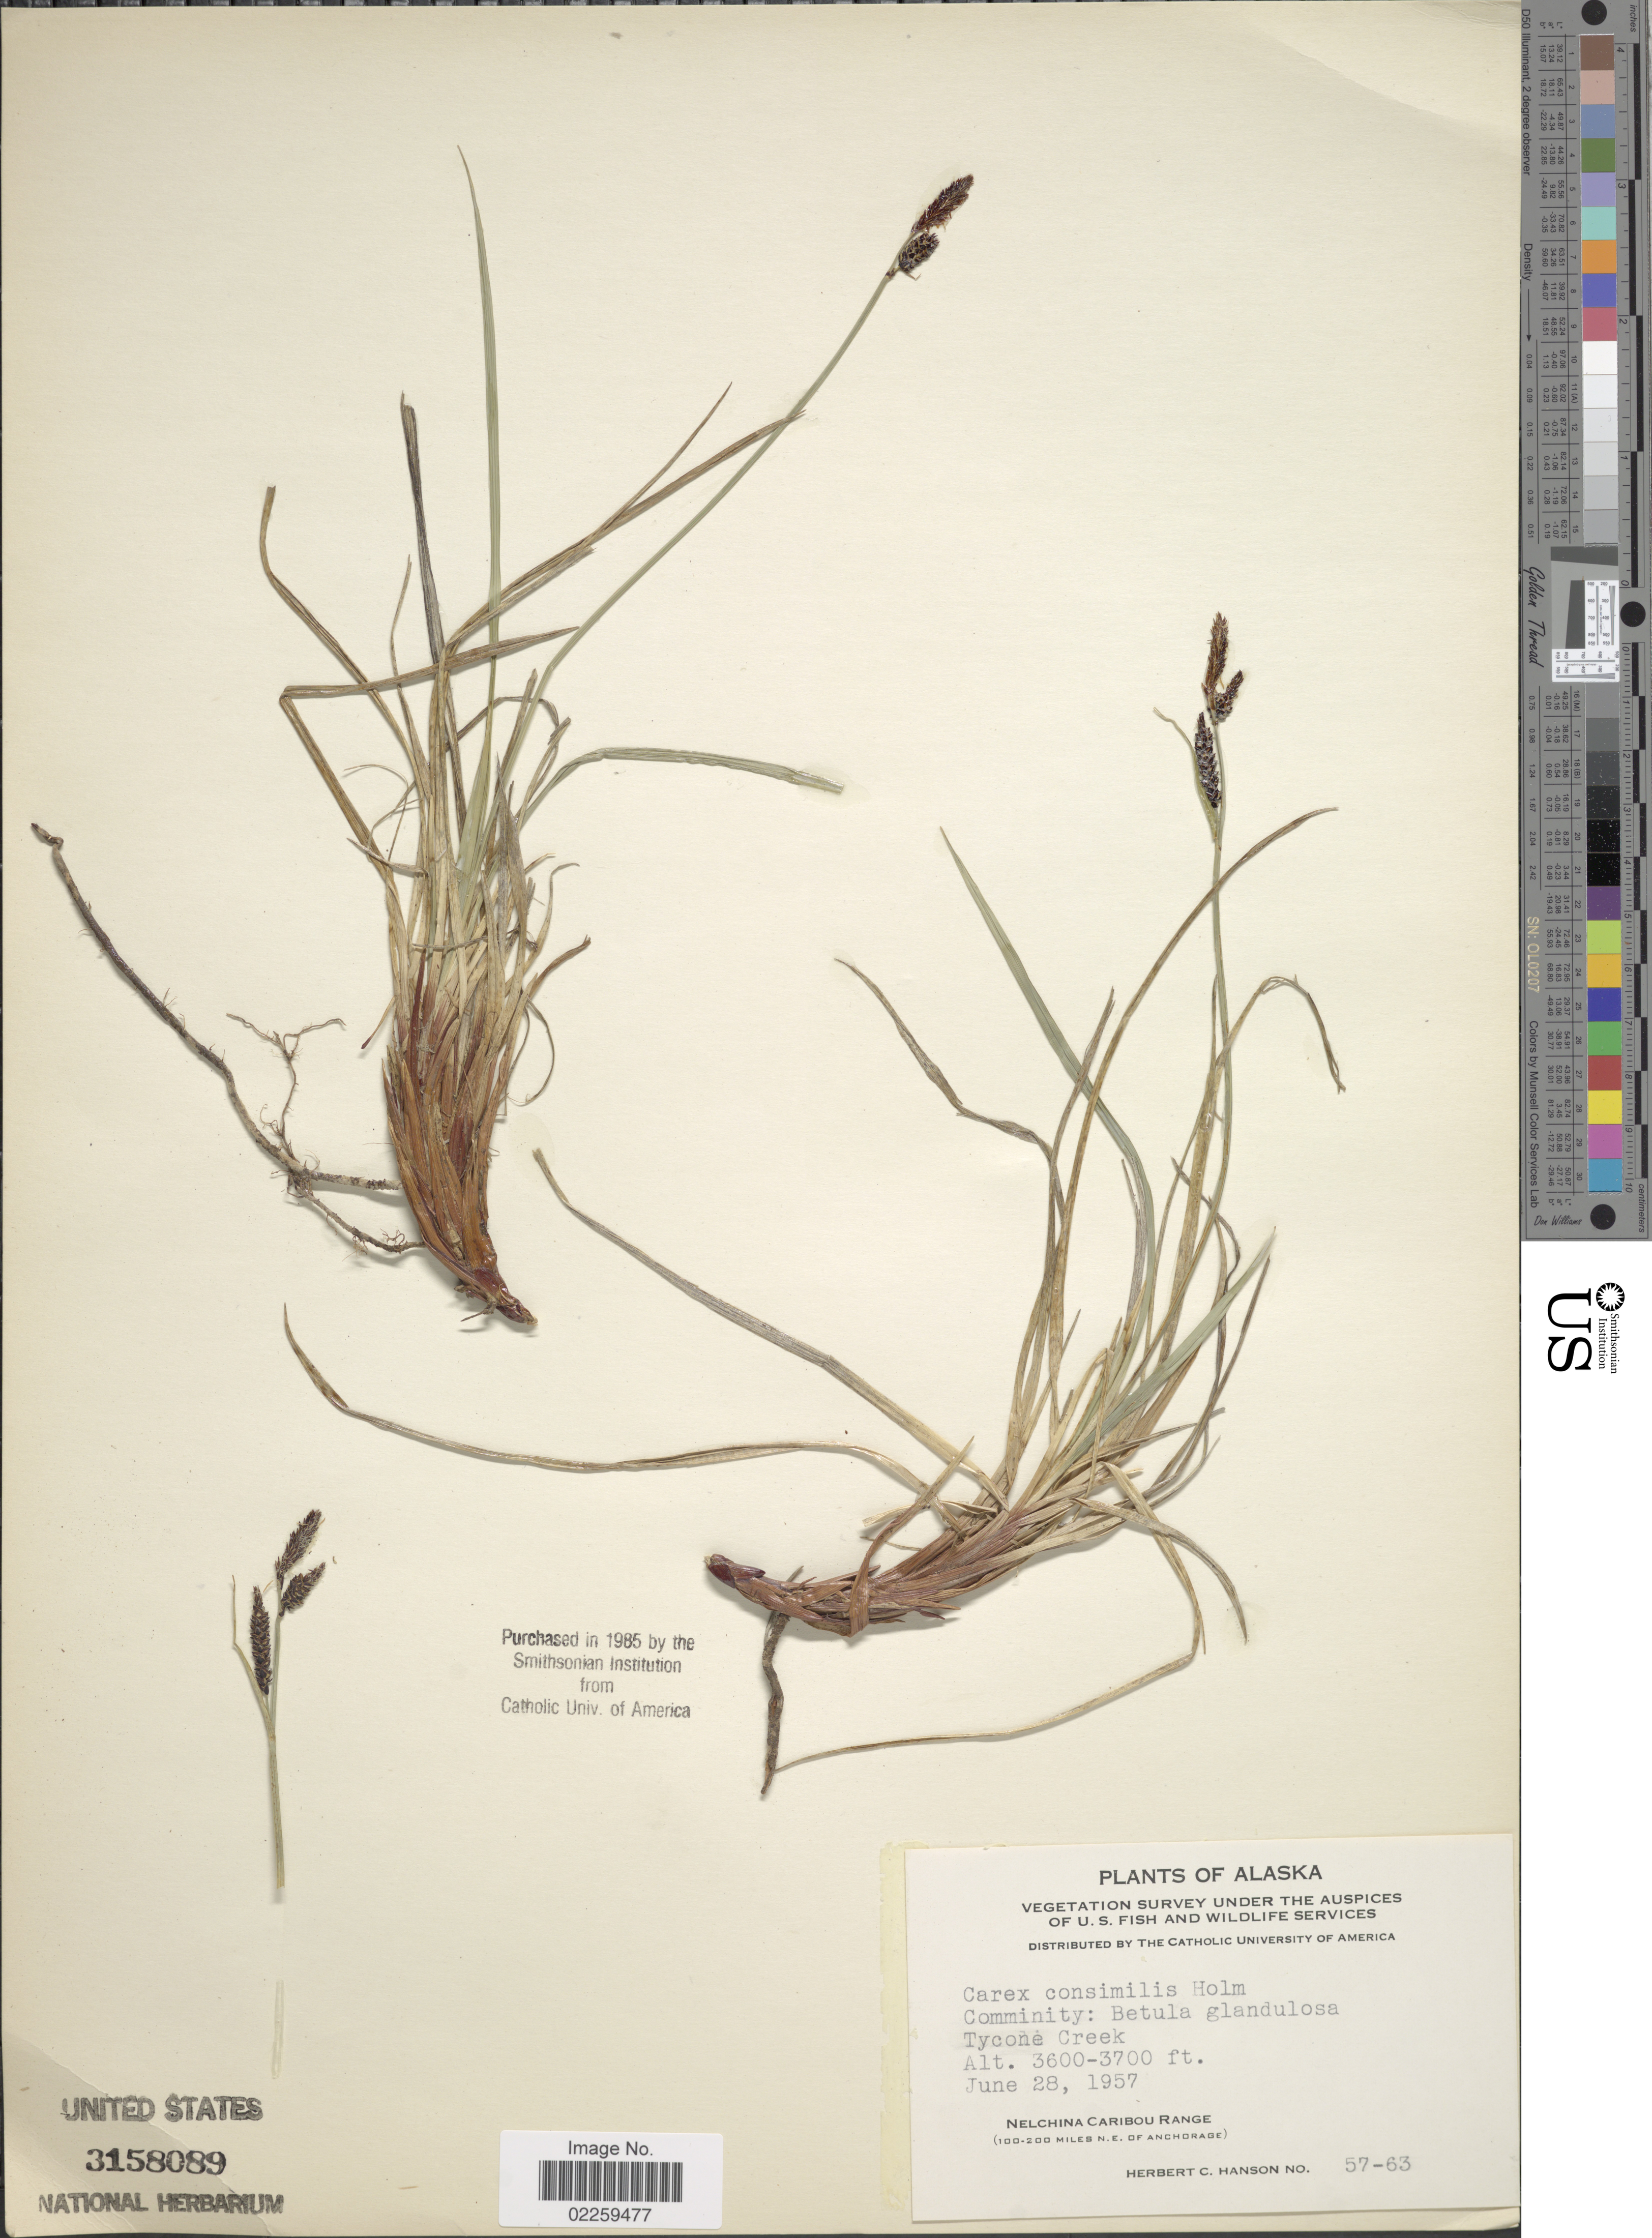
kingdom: Plantae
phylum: Tracheophyta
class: Liliopsida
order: Poales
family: Cyperaceae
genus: Carex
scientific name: Carex bigelowii subsp. lugens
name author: (Holm) T.V. Egorova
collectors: H. Hanson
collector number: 57-63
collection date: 1957-06-28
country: United States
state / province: Alaska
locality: Alaska, Tycone Creek, Nelchina Caribou Range (100-200 miles N.E. of Anchorage).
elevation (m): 1097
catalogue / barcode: US 3158089